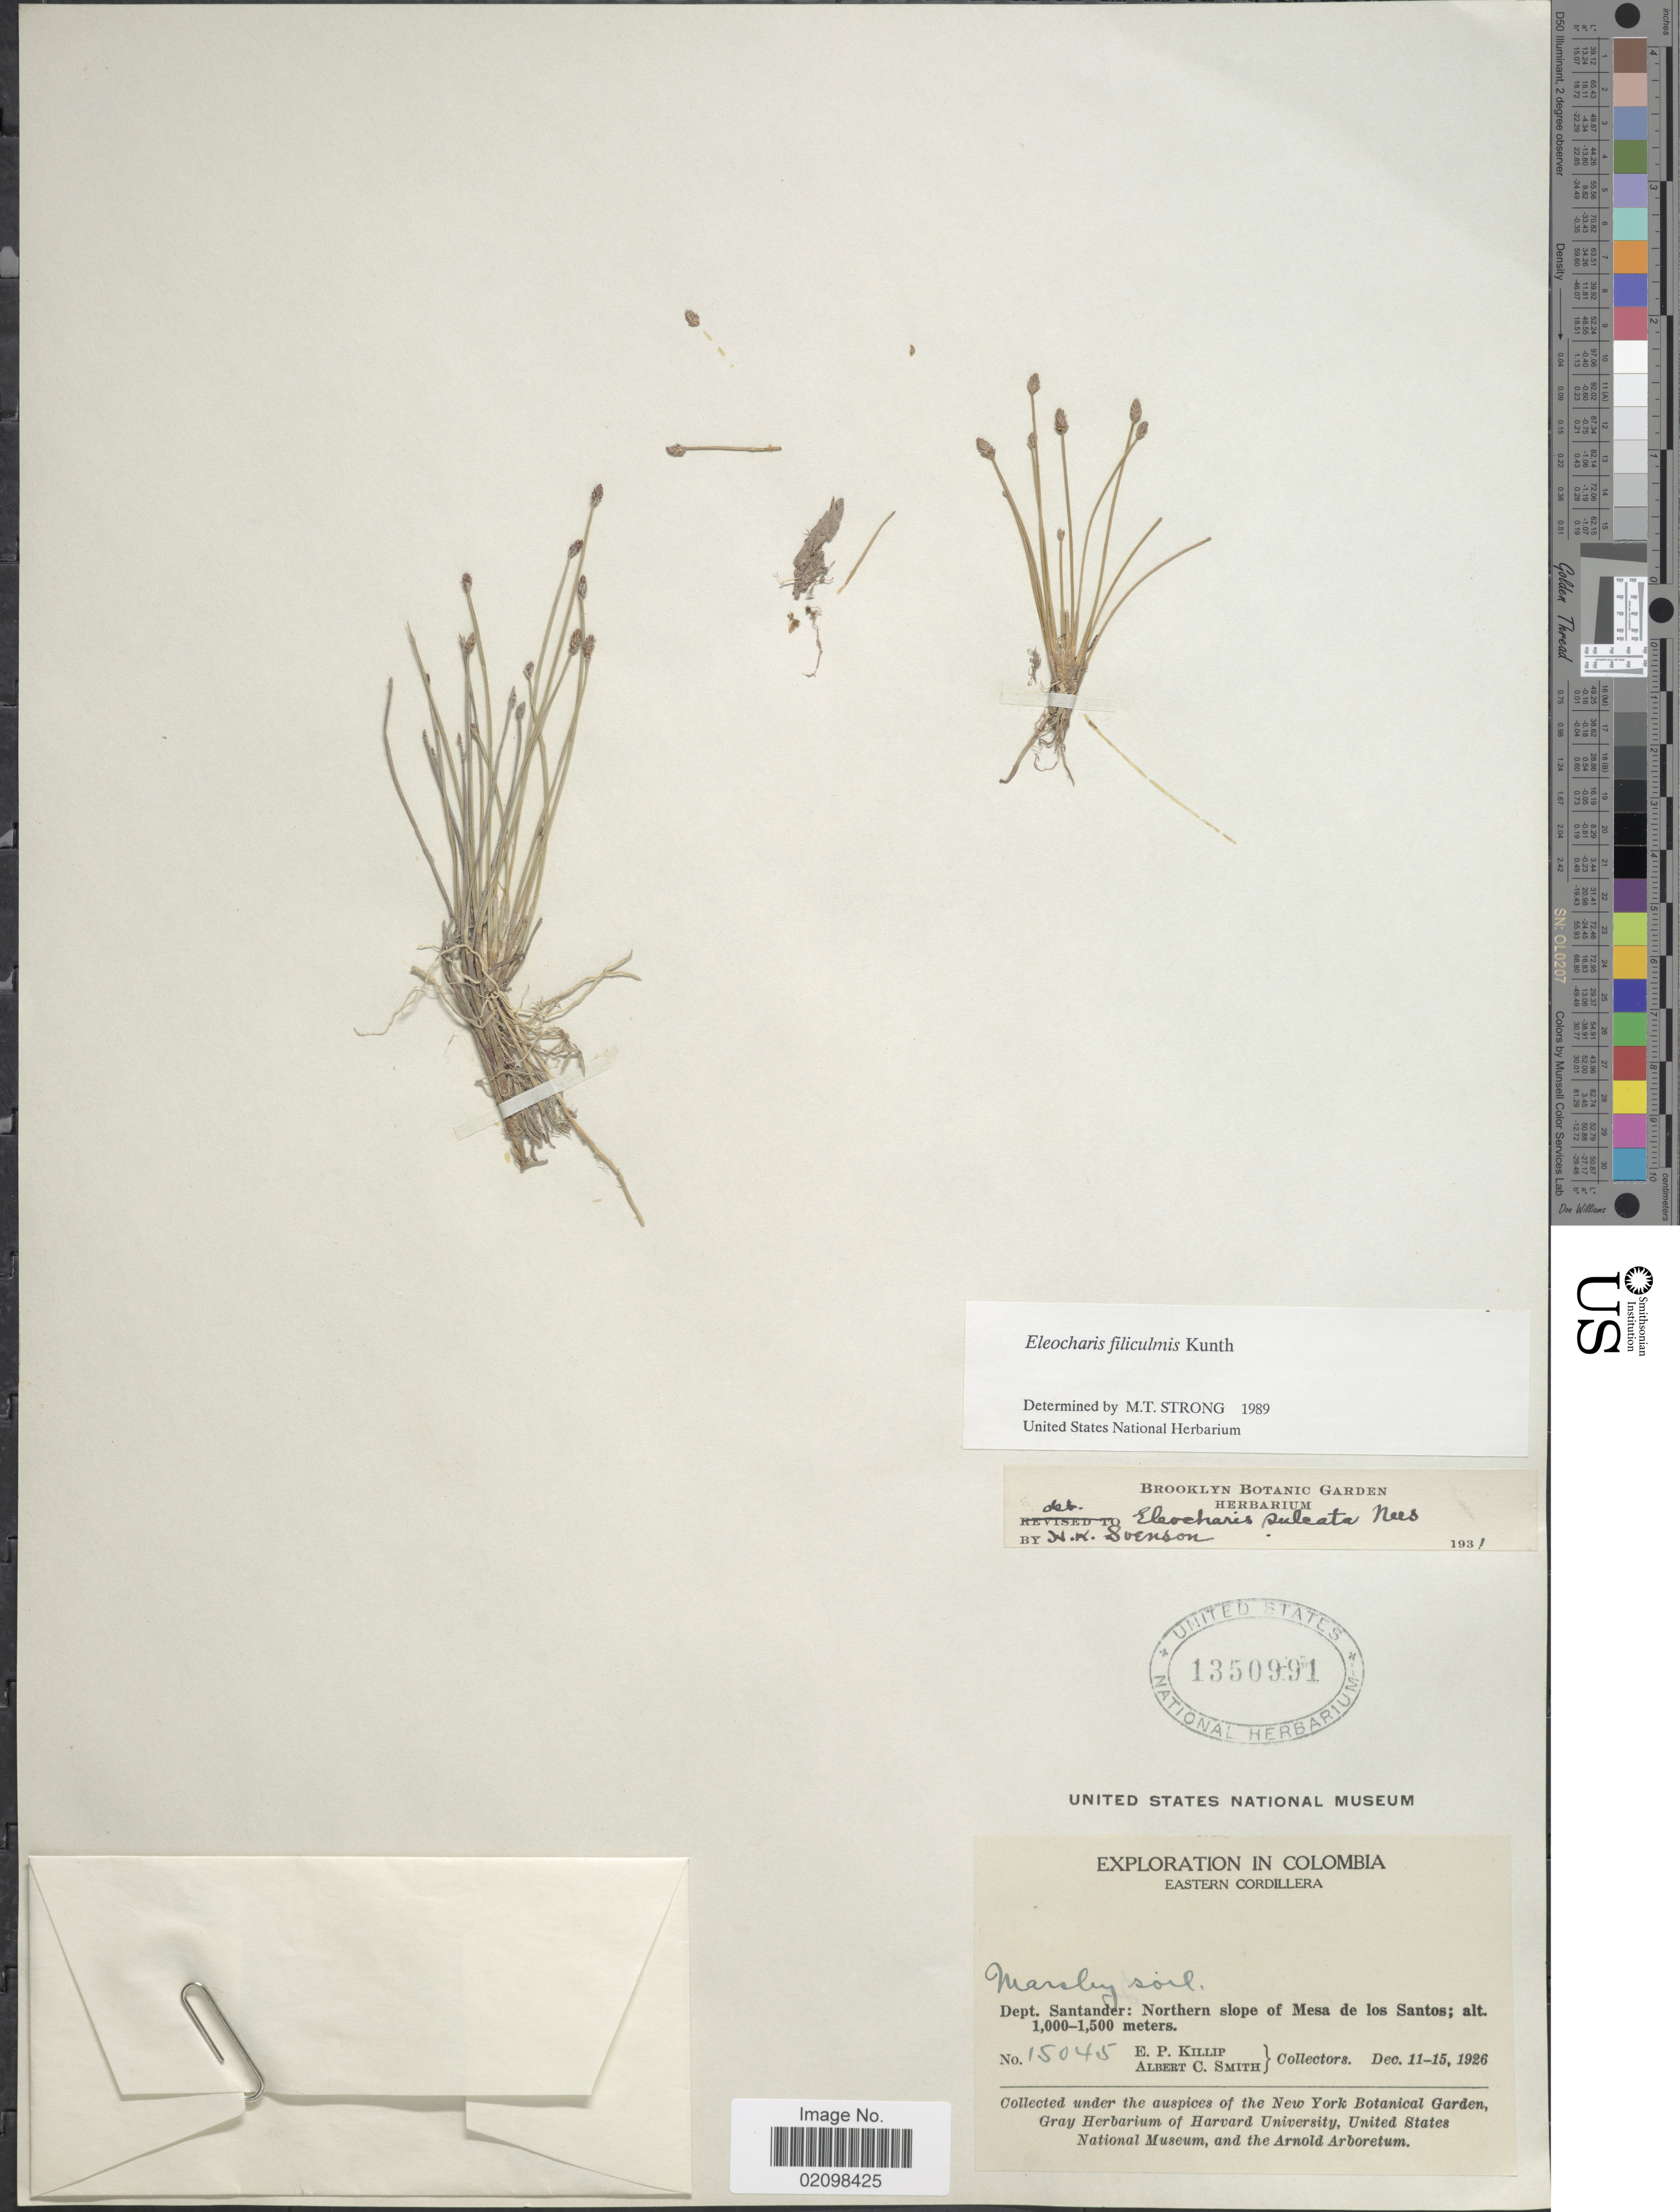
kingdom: Plantae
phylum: Tracheophyta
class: Liliopsida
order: Poales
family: Cyperaceae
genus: Eleocharis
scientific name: Eleocharis filiculmis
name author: Kunth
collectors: E. P. Killip & A. C. Smith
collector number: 15045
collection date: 1926-12-11/1926-12-15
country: Colombia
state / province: Santander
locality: Eastern Cordillera. Northern slope of Mesa de los Santos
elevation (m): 1000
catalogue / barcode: US 1350991